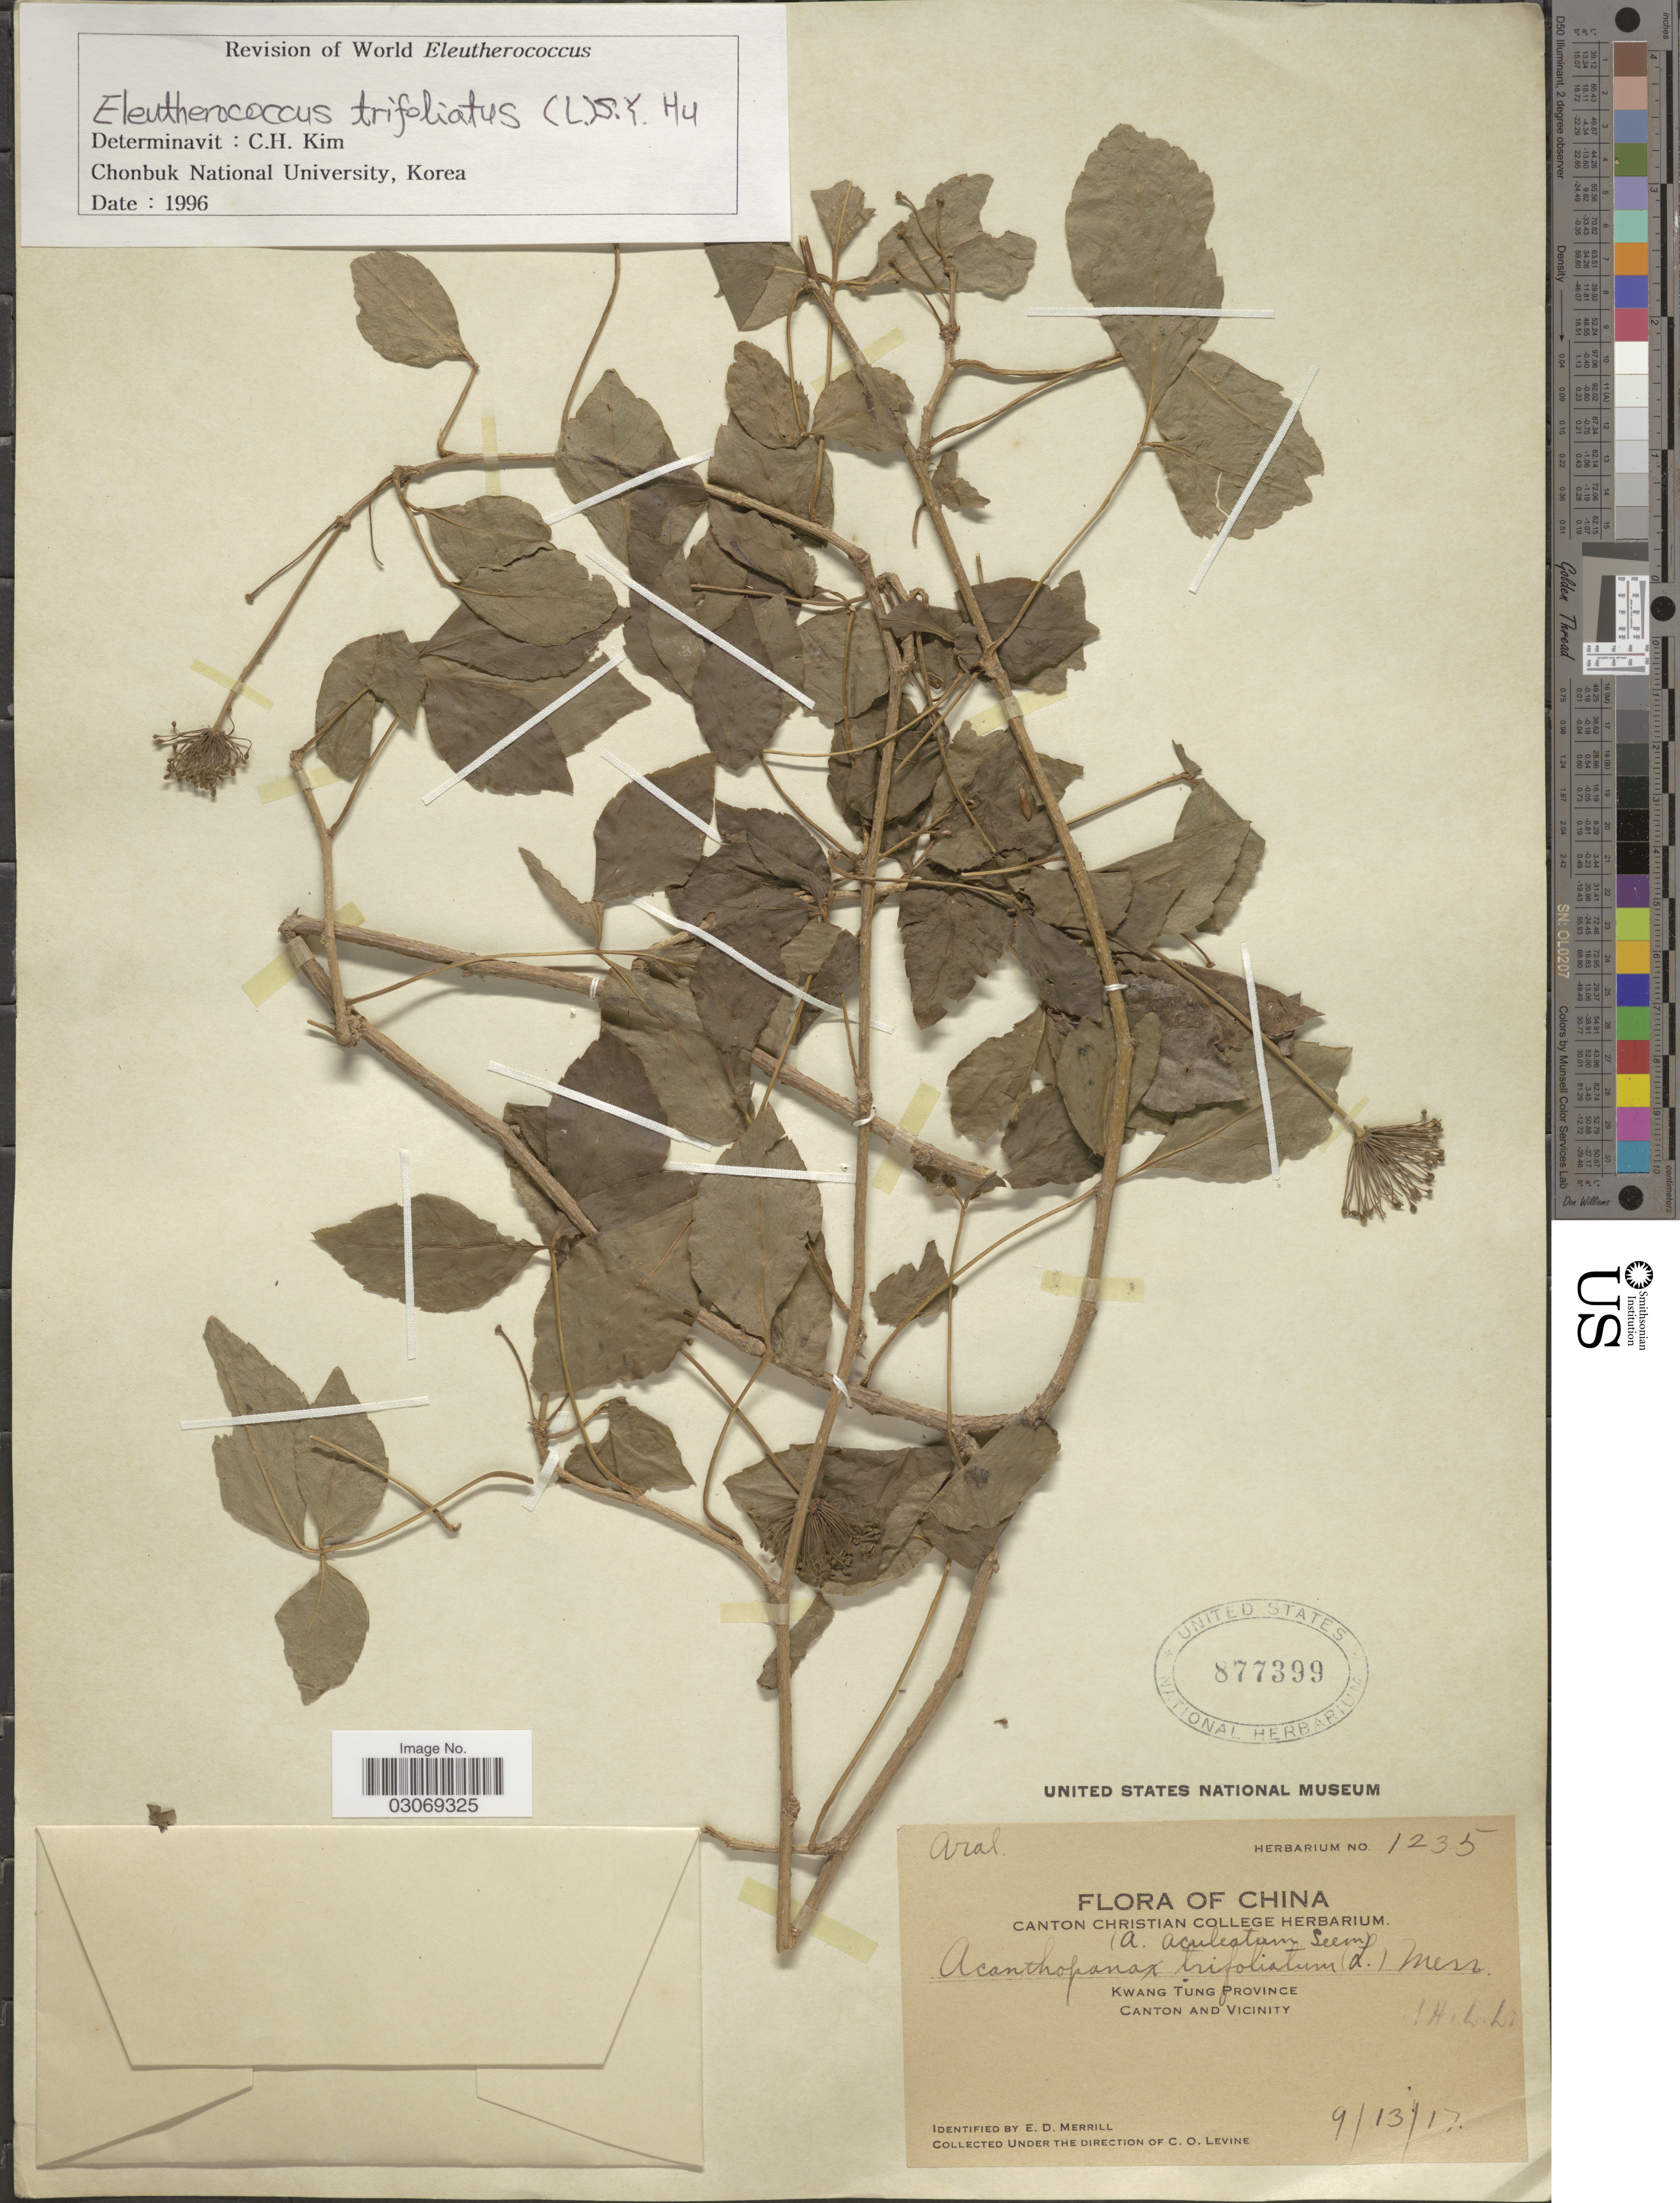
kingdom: Plantae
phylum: Tracheophyta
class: Magnoliopsida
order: Apiales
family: Araliaceae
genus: Eleutherococcus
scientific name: Eleutherococcus trifoliatus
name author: (L.) S.Y. Hu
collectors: C. O. Levine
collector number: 1235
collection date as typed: Transcribed d/m/y: 13/9/17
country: China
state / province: Guangdong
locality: Kwang Tung Province. Canton and vicinity.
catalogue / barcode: US 877399